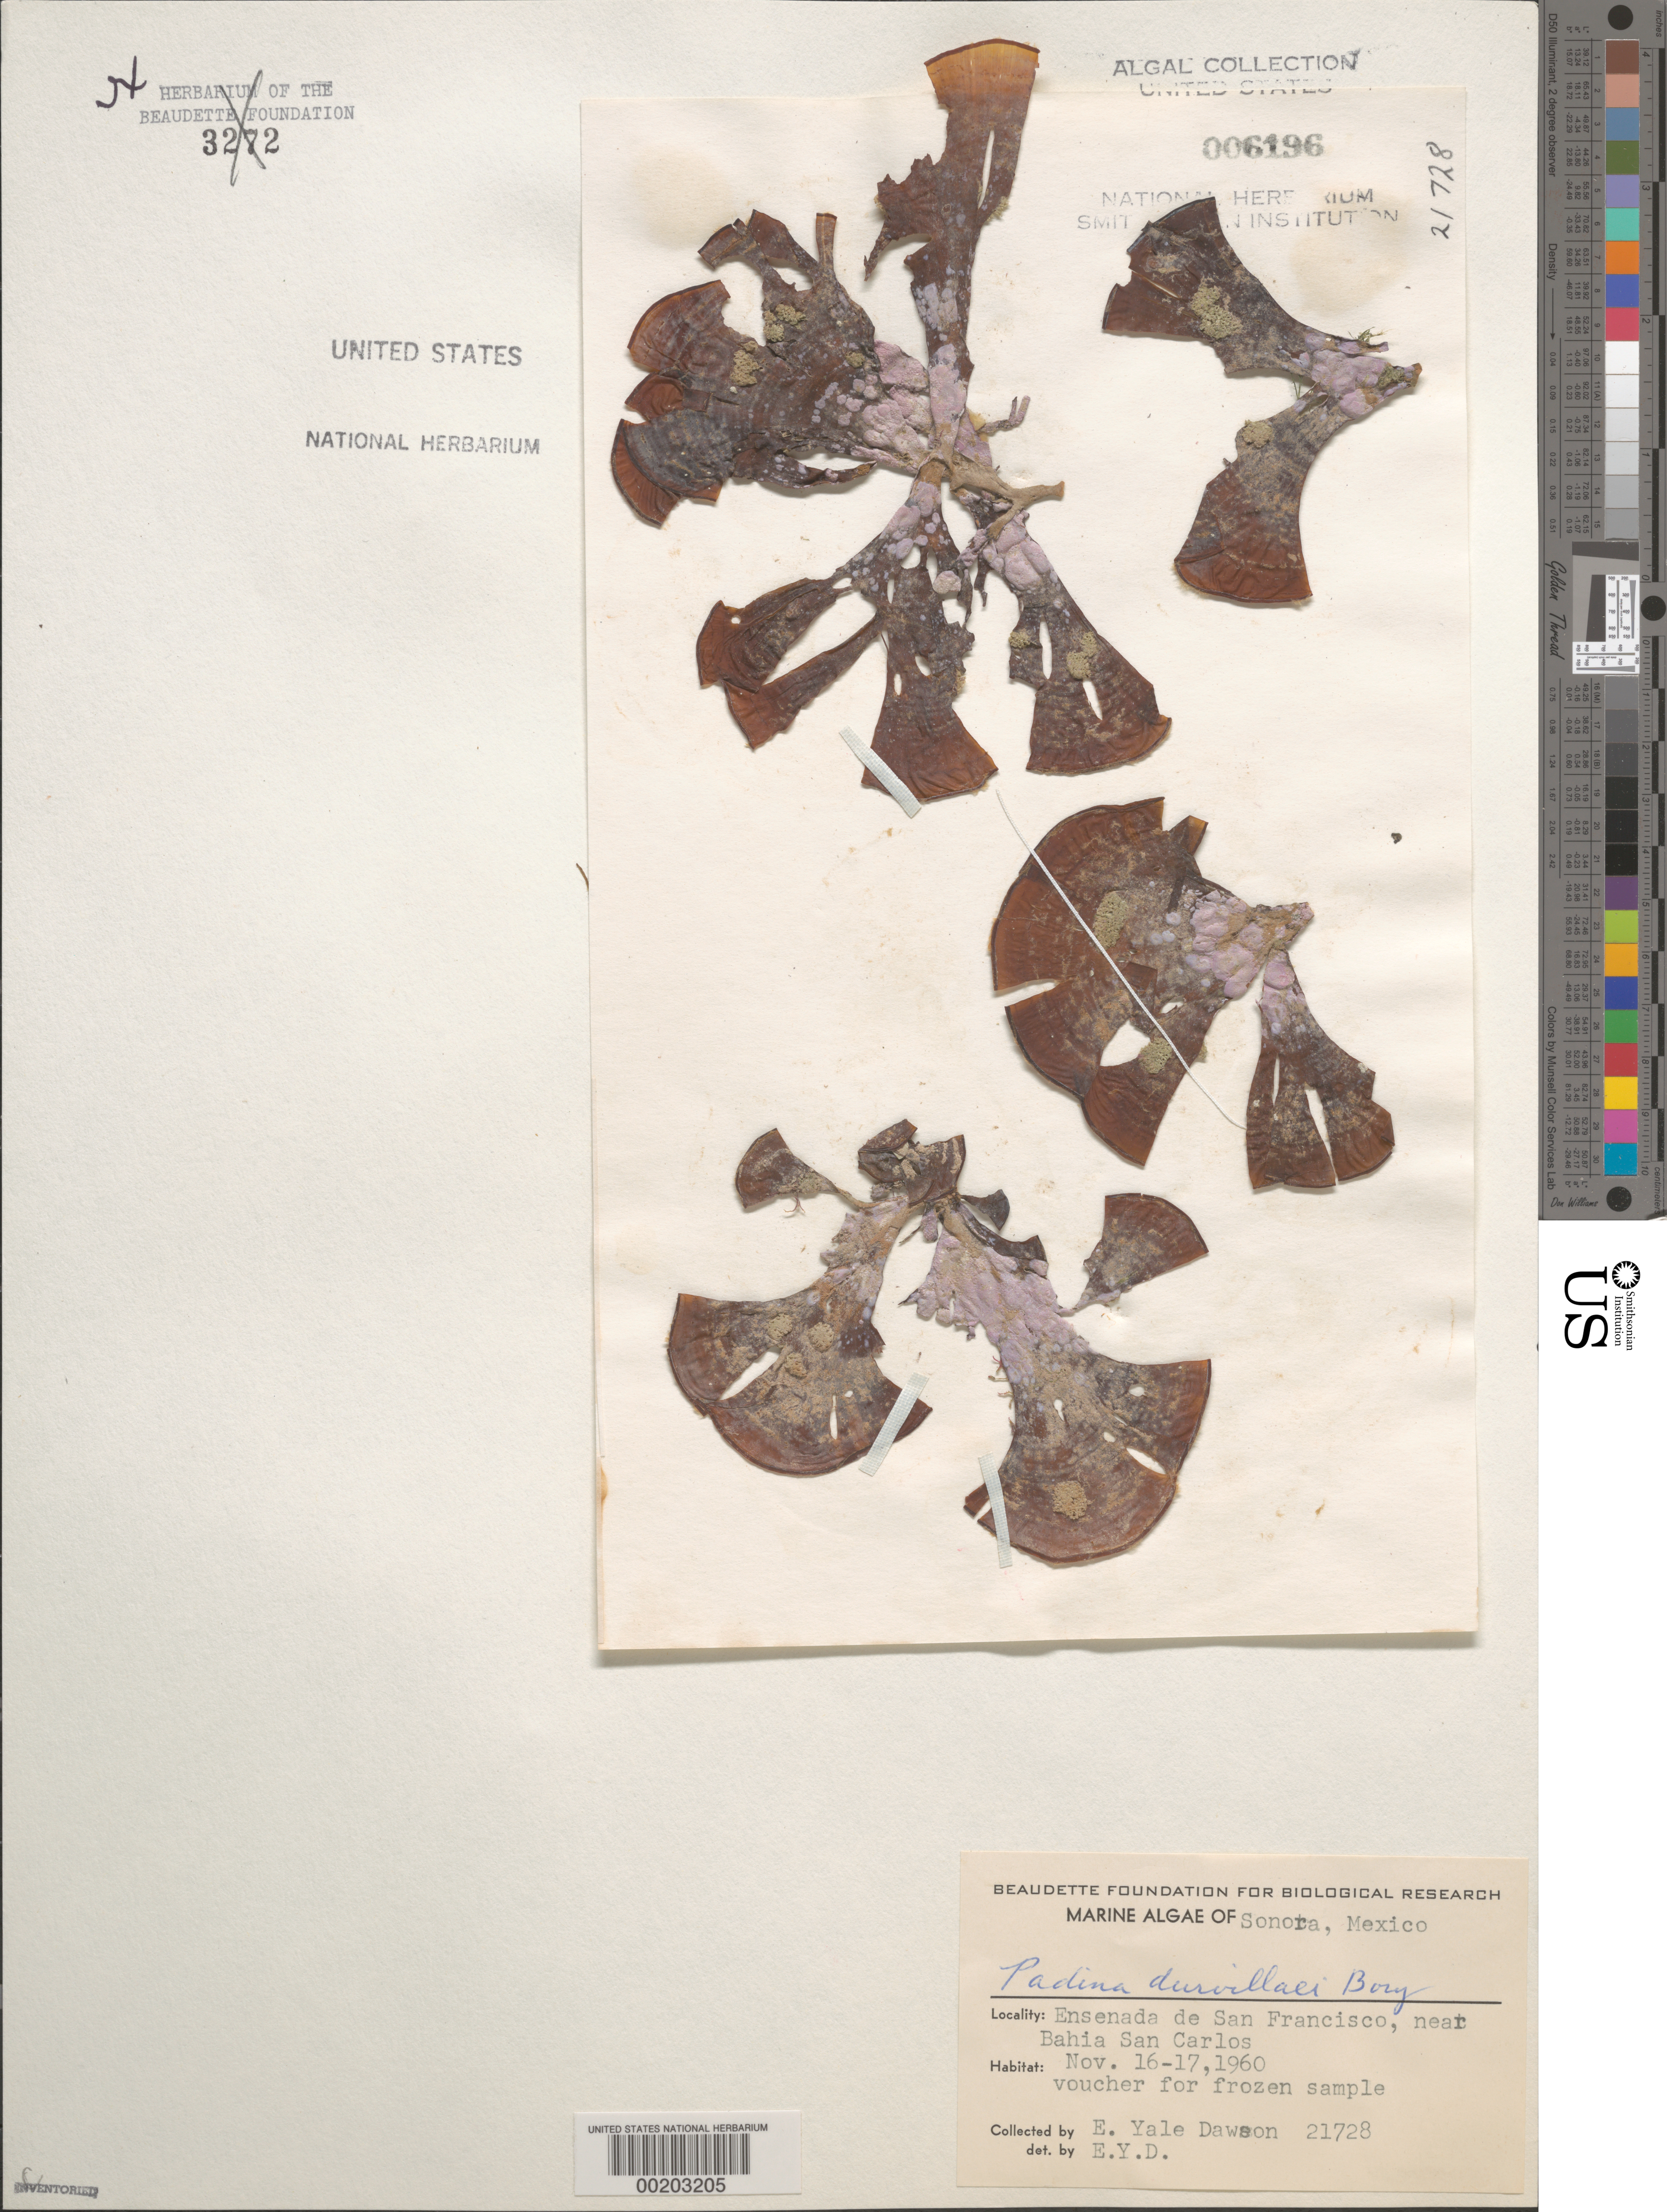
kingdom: Chromista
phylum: Ochrophyta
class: Phaeophyceae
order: Dictyotales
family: Dictyotaceae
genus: Padina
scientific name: Padina durvillaei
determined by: Dawson, E. Y.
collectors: E. Y. Dawson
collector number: EYD 21728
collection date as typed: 16 Nov 1960 TO 17 Nov 1960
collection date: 1960-11-16/1960-11-17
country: Mexico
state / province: Sonora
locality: Ensenada de San Francisco, near Bahia San Carlos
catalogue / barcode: US 6196